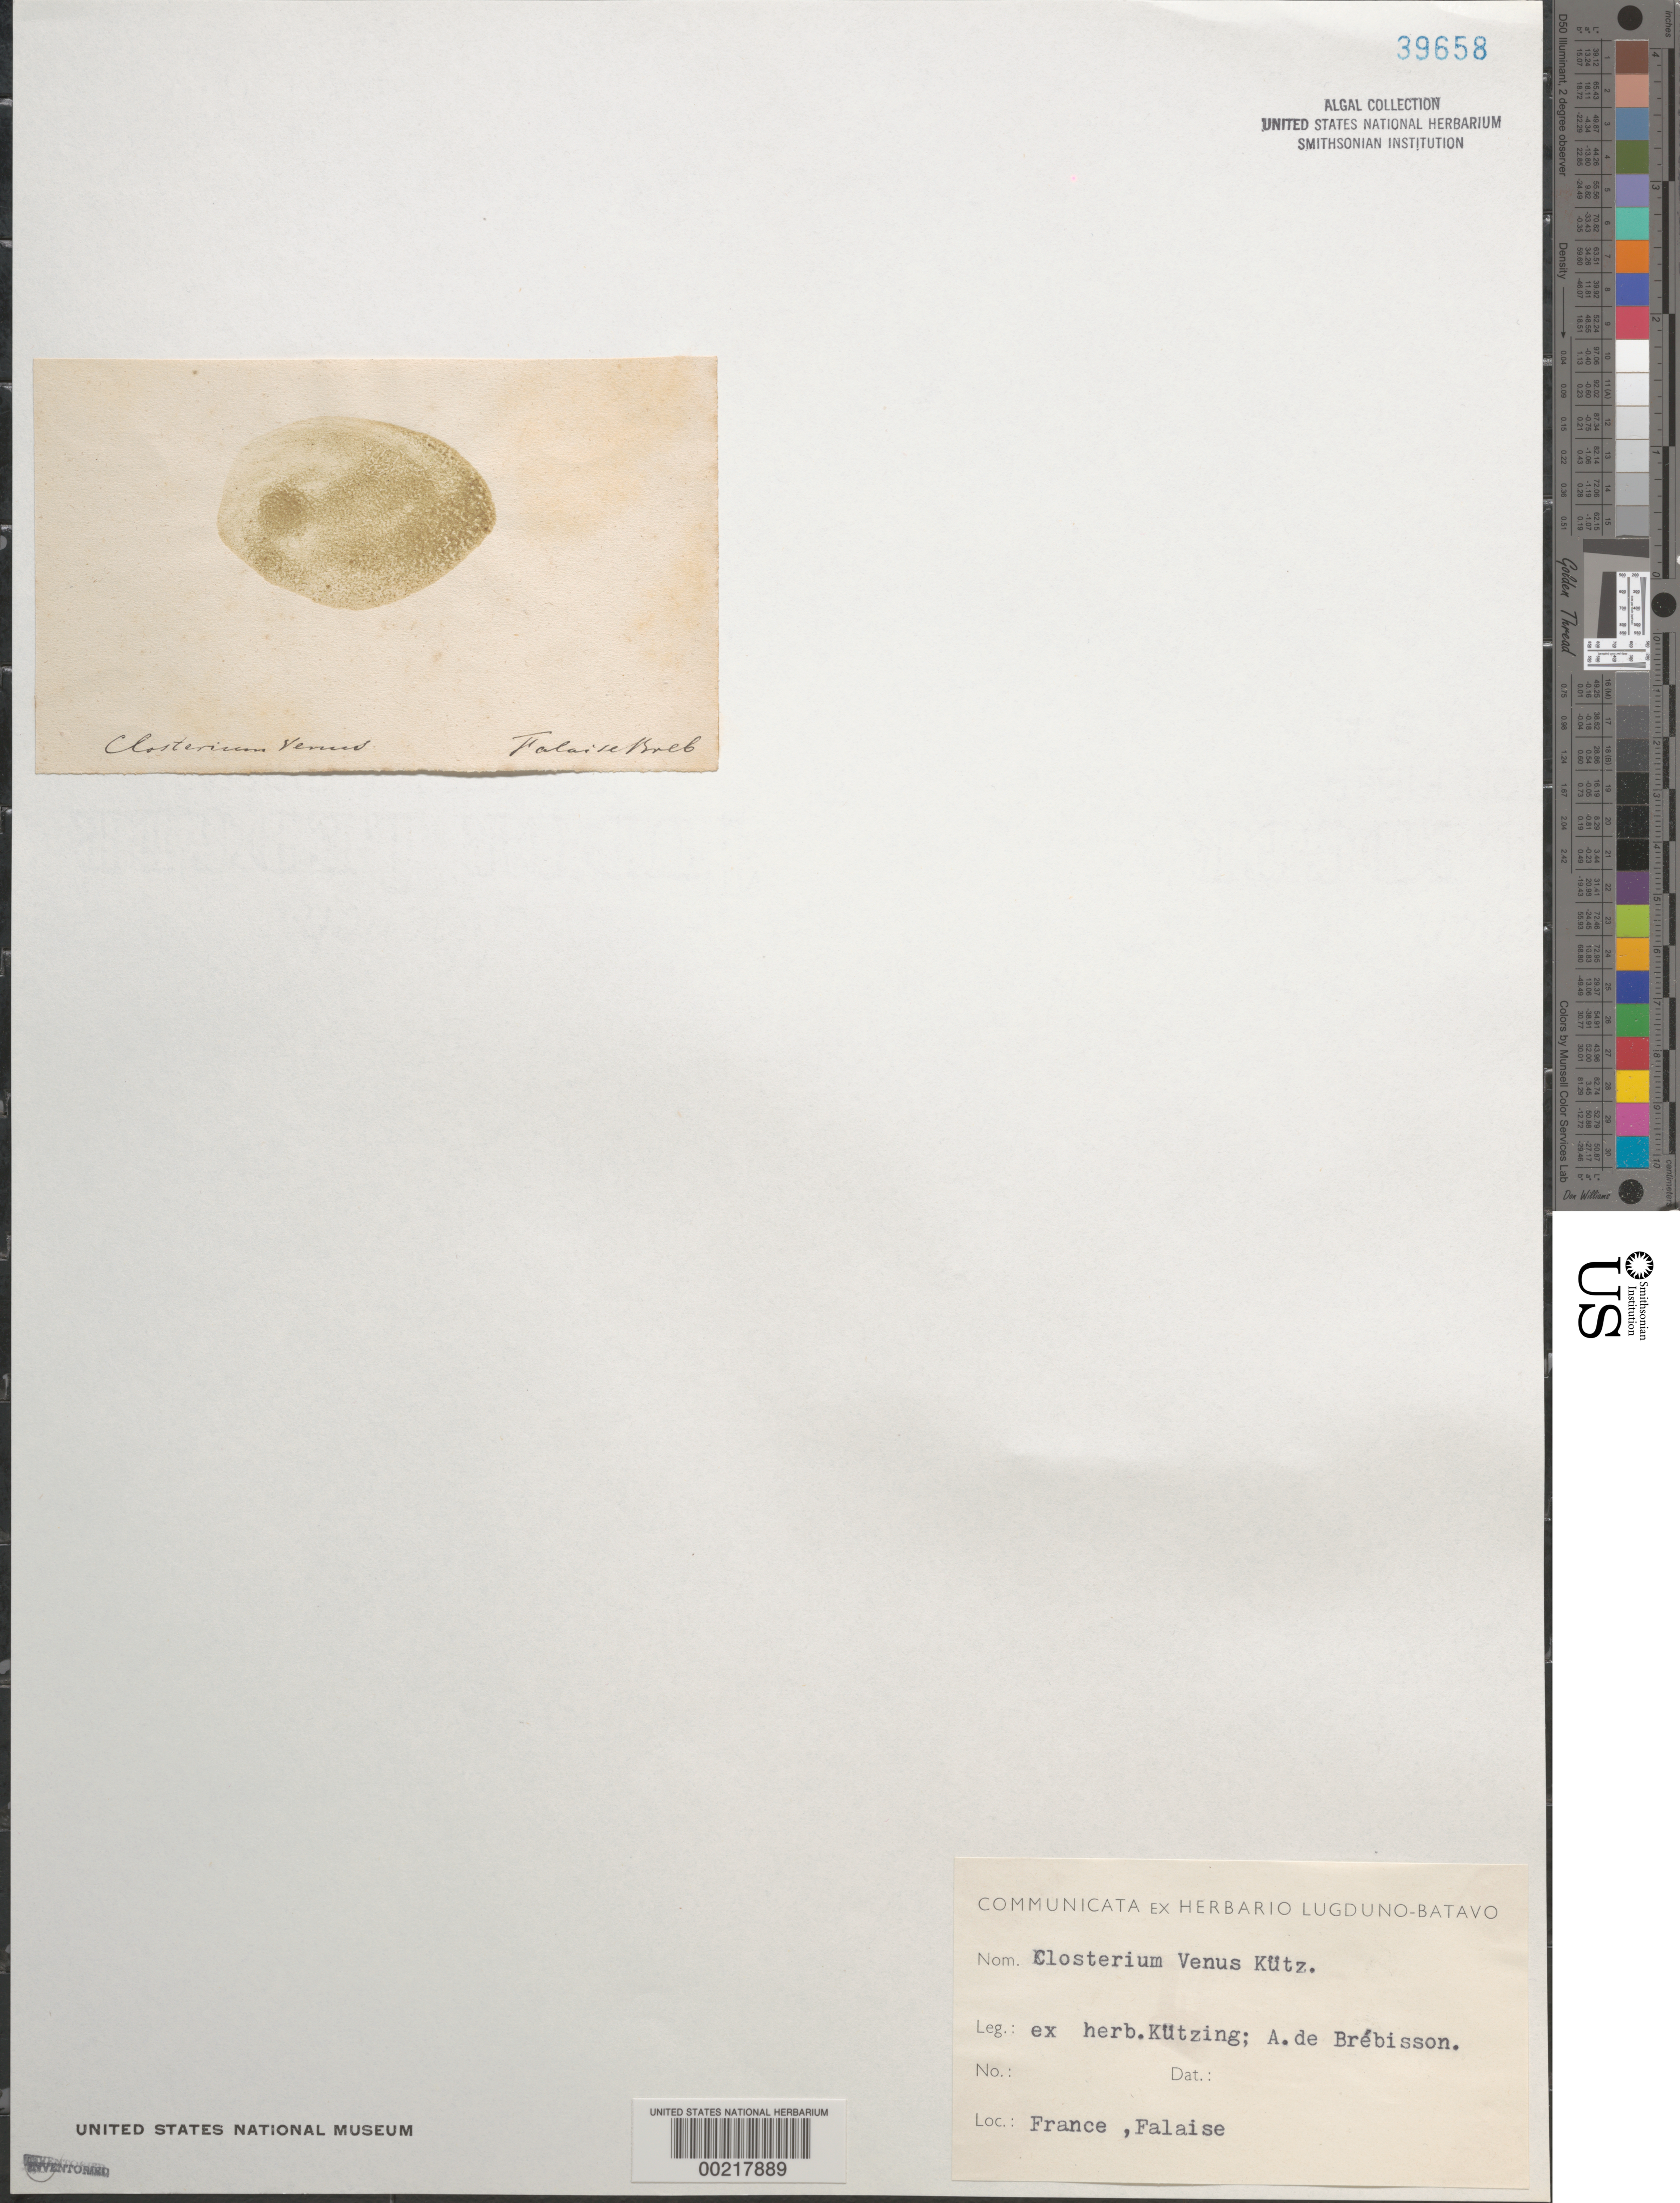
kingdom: Plantae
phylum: Charophyta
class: Zygnematophyceae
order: Zygnematales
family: Closteriaceae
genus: Closterium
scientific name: Closterium venus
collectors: L. A. de Brébisson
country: France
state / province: Normandie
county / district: Calvados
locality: Falaise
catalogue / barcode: US 39658